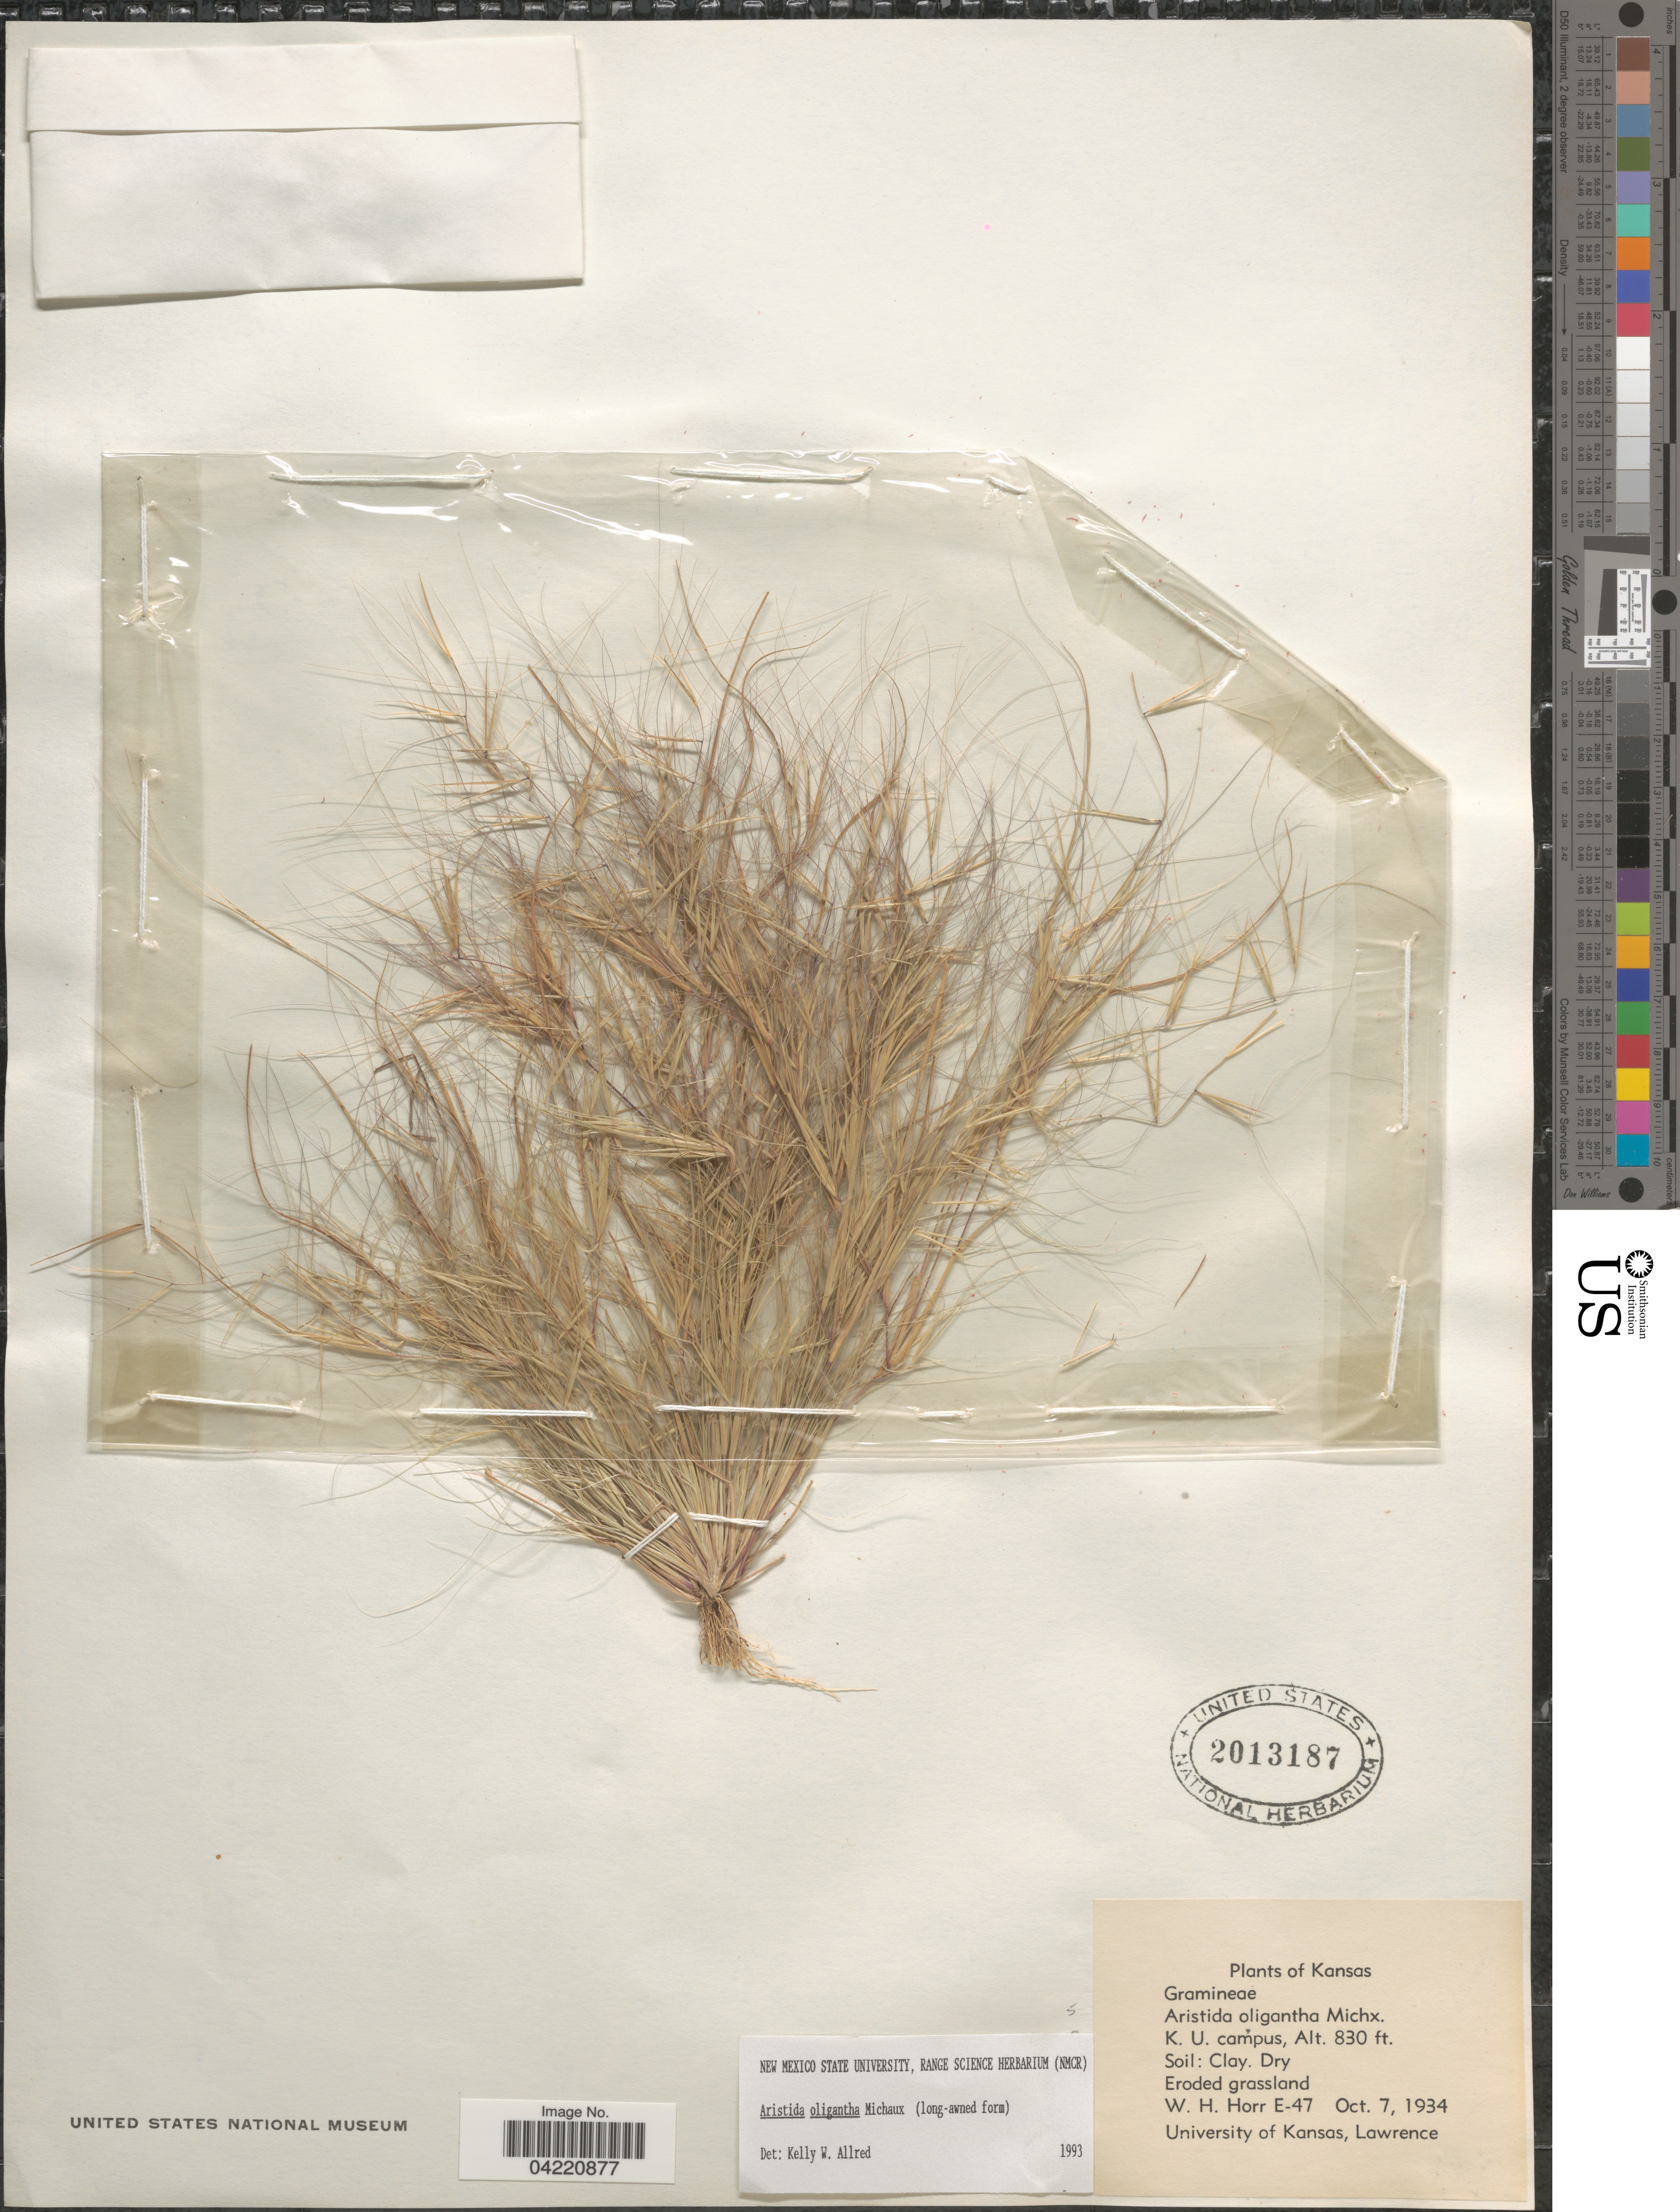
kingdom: Plantae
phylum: Tracheophyta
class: Liliopsida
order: Poales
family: Poaceae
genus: Aristida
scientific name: Aristida oligantha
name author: Michx.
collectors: W. H. Horr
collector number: E-47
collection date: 1934-10-07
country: United States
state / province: Kansas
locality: K. U. campus.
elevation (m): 253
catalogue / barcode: US 2013187